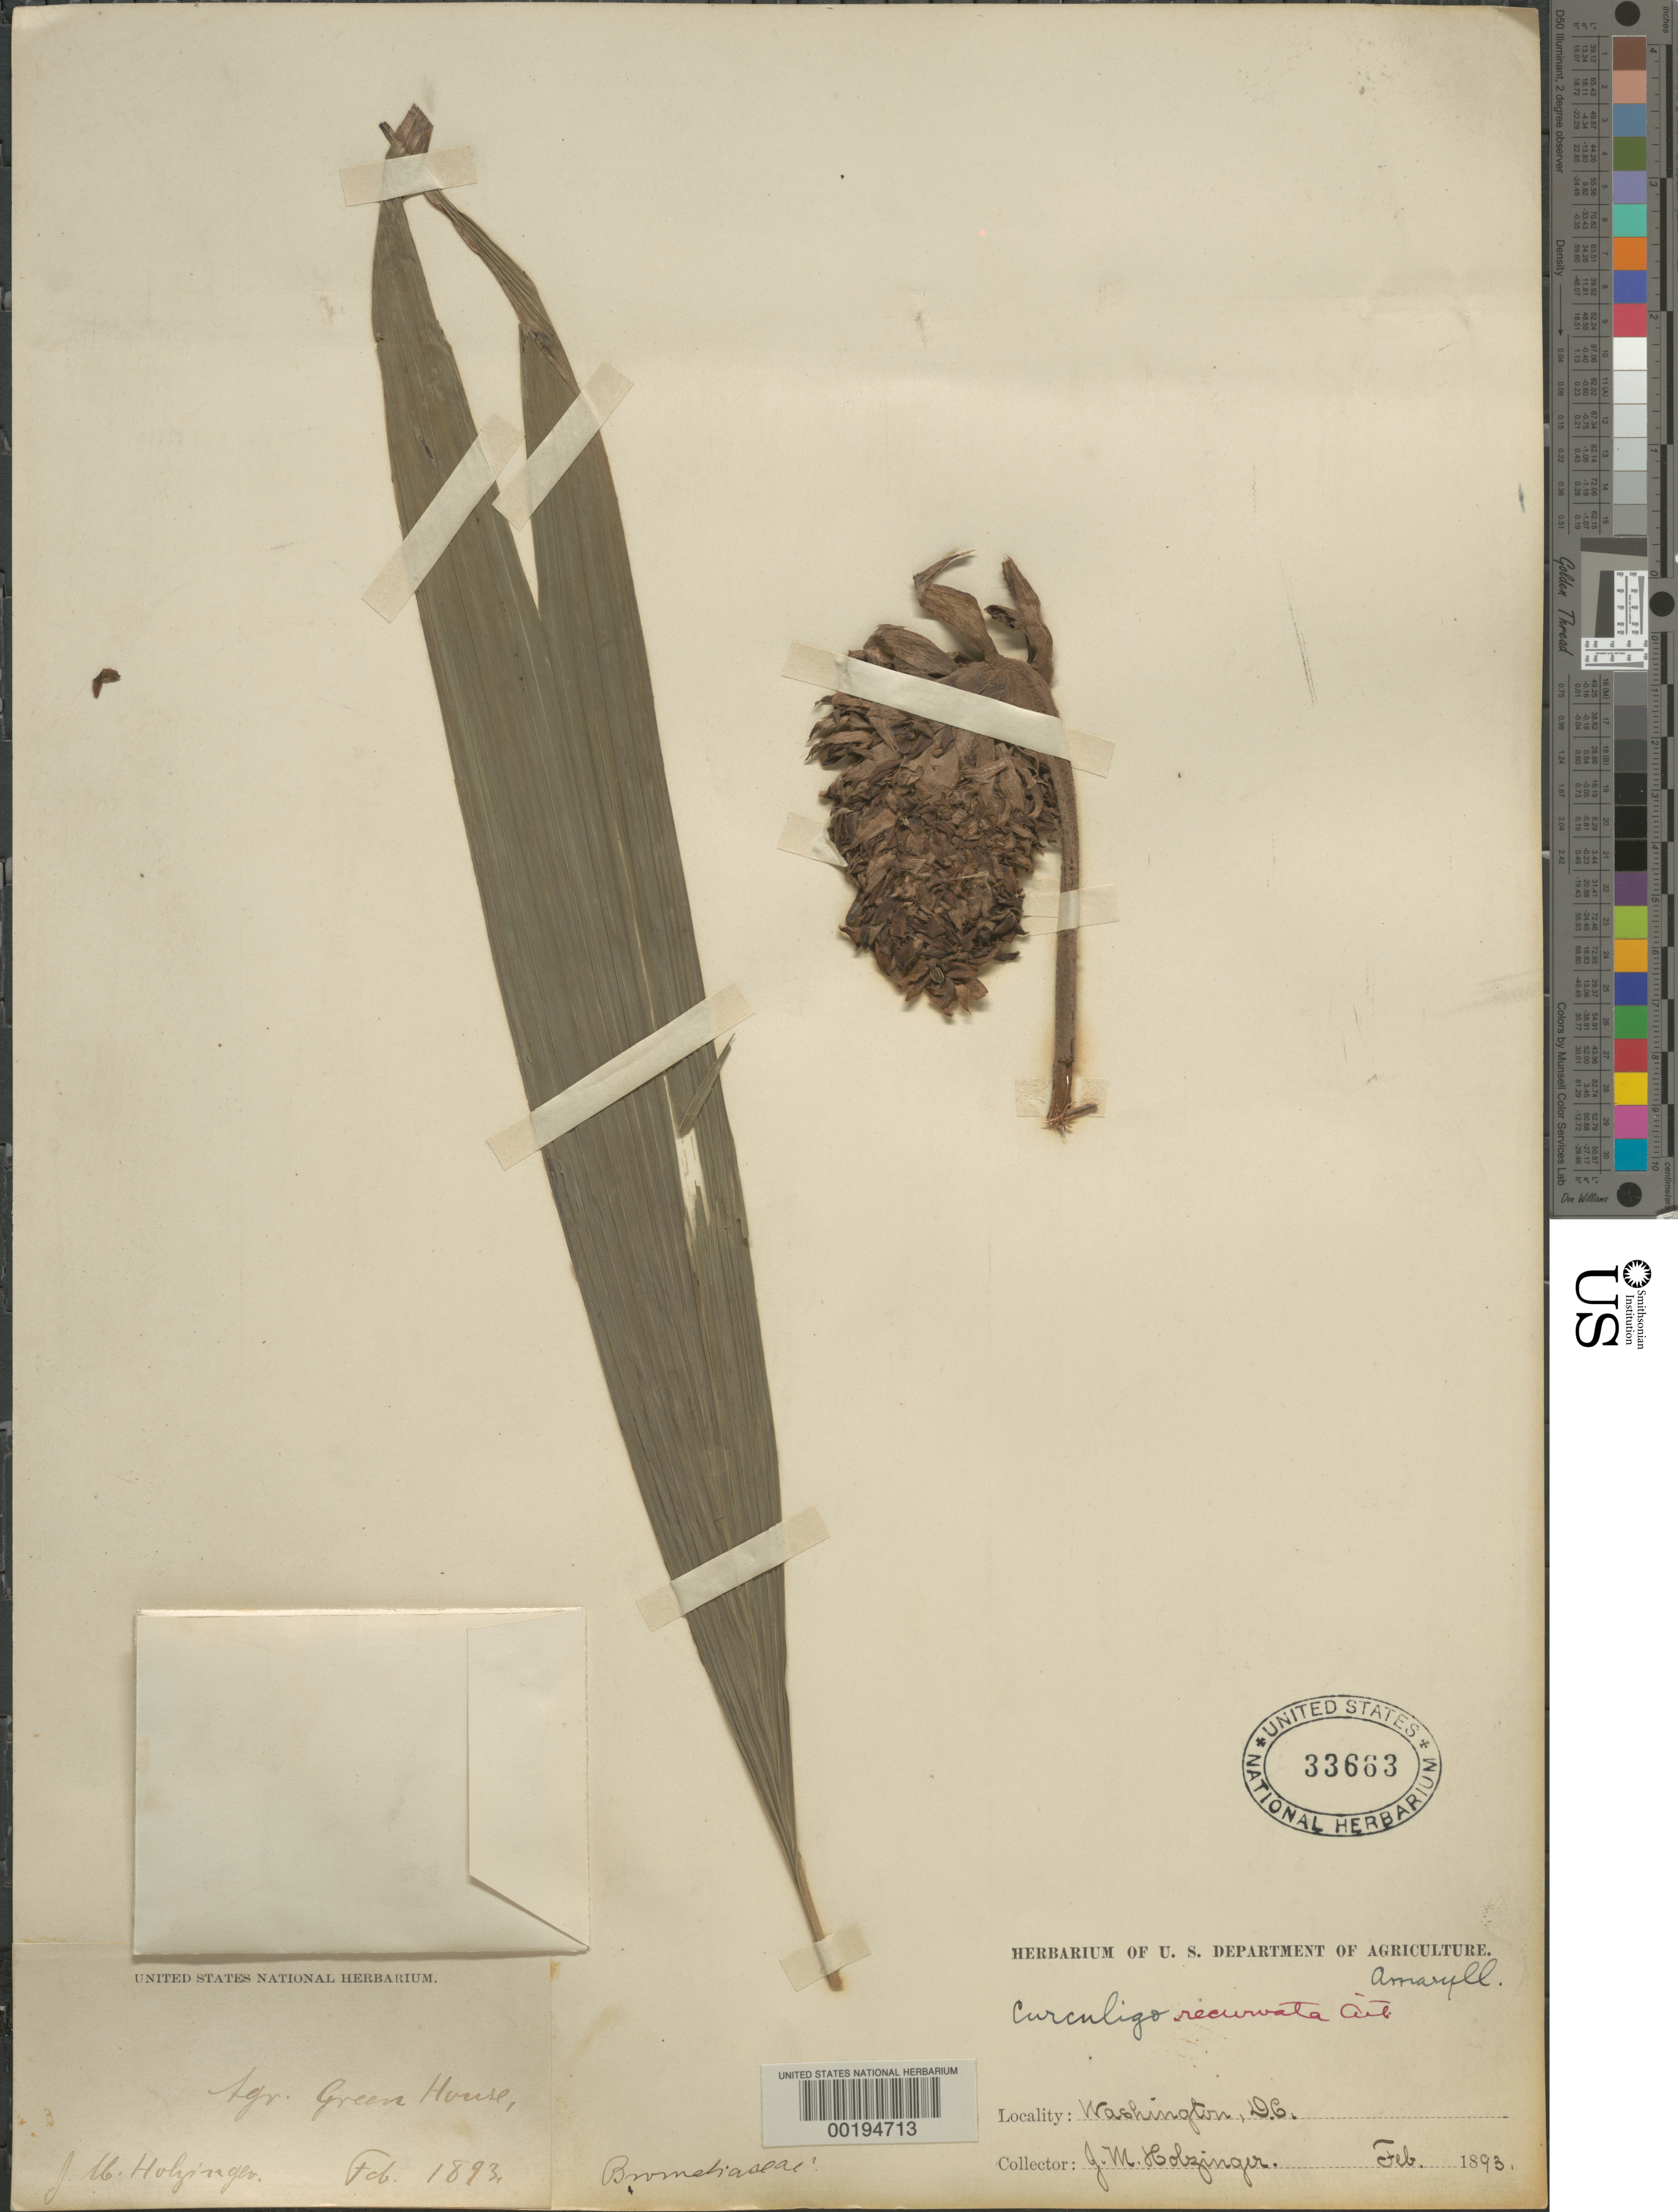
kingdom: Plantae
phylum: Tracheophyta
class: Liliopsida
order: Asparagales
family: Hypoxidaceae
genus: Curculigo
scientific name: Curculigo recurvata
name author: W.T. Aiton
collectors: J. M. Holzinger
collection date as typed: Feb 1893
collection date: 1893-02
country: United States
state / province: District of Columbia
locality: Agr. green house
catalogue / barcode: US 33663